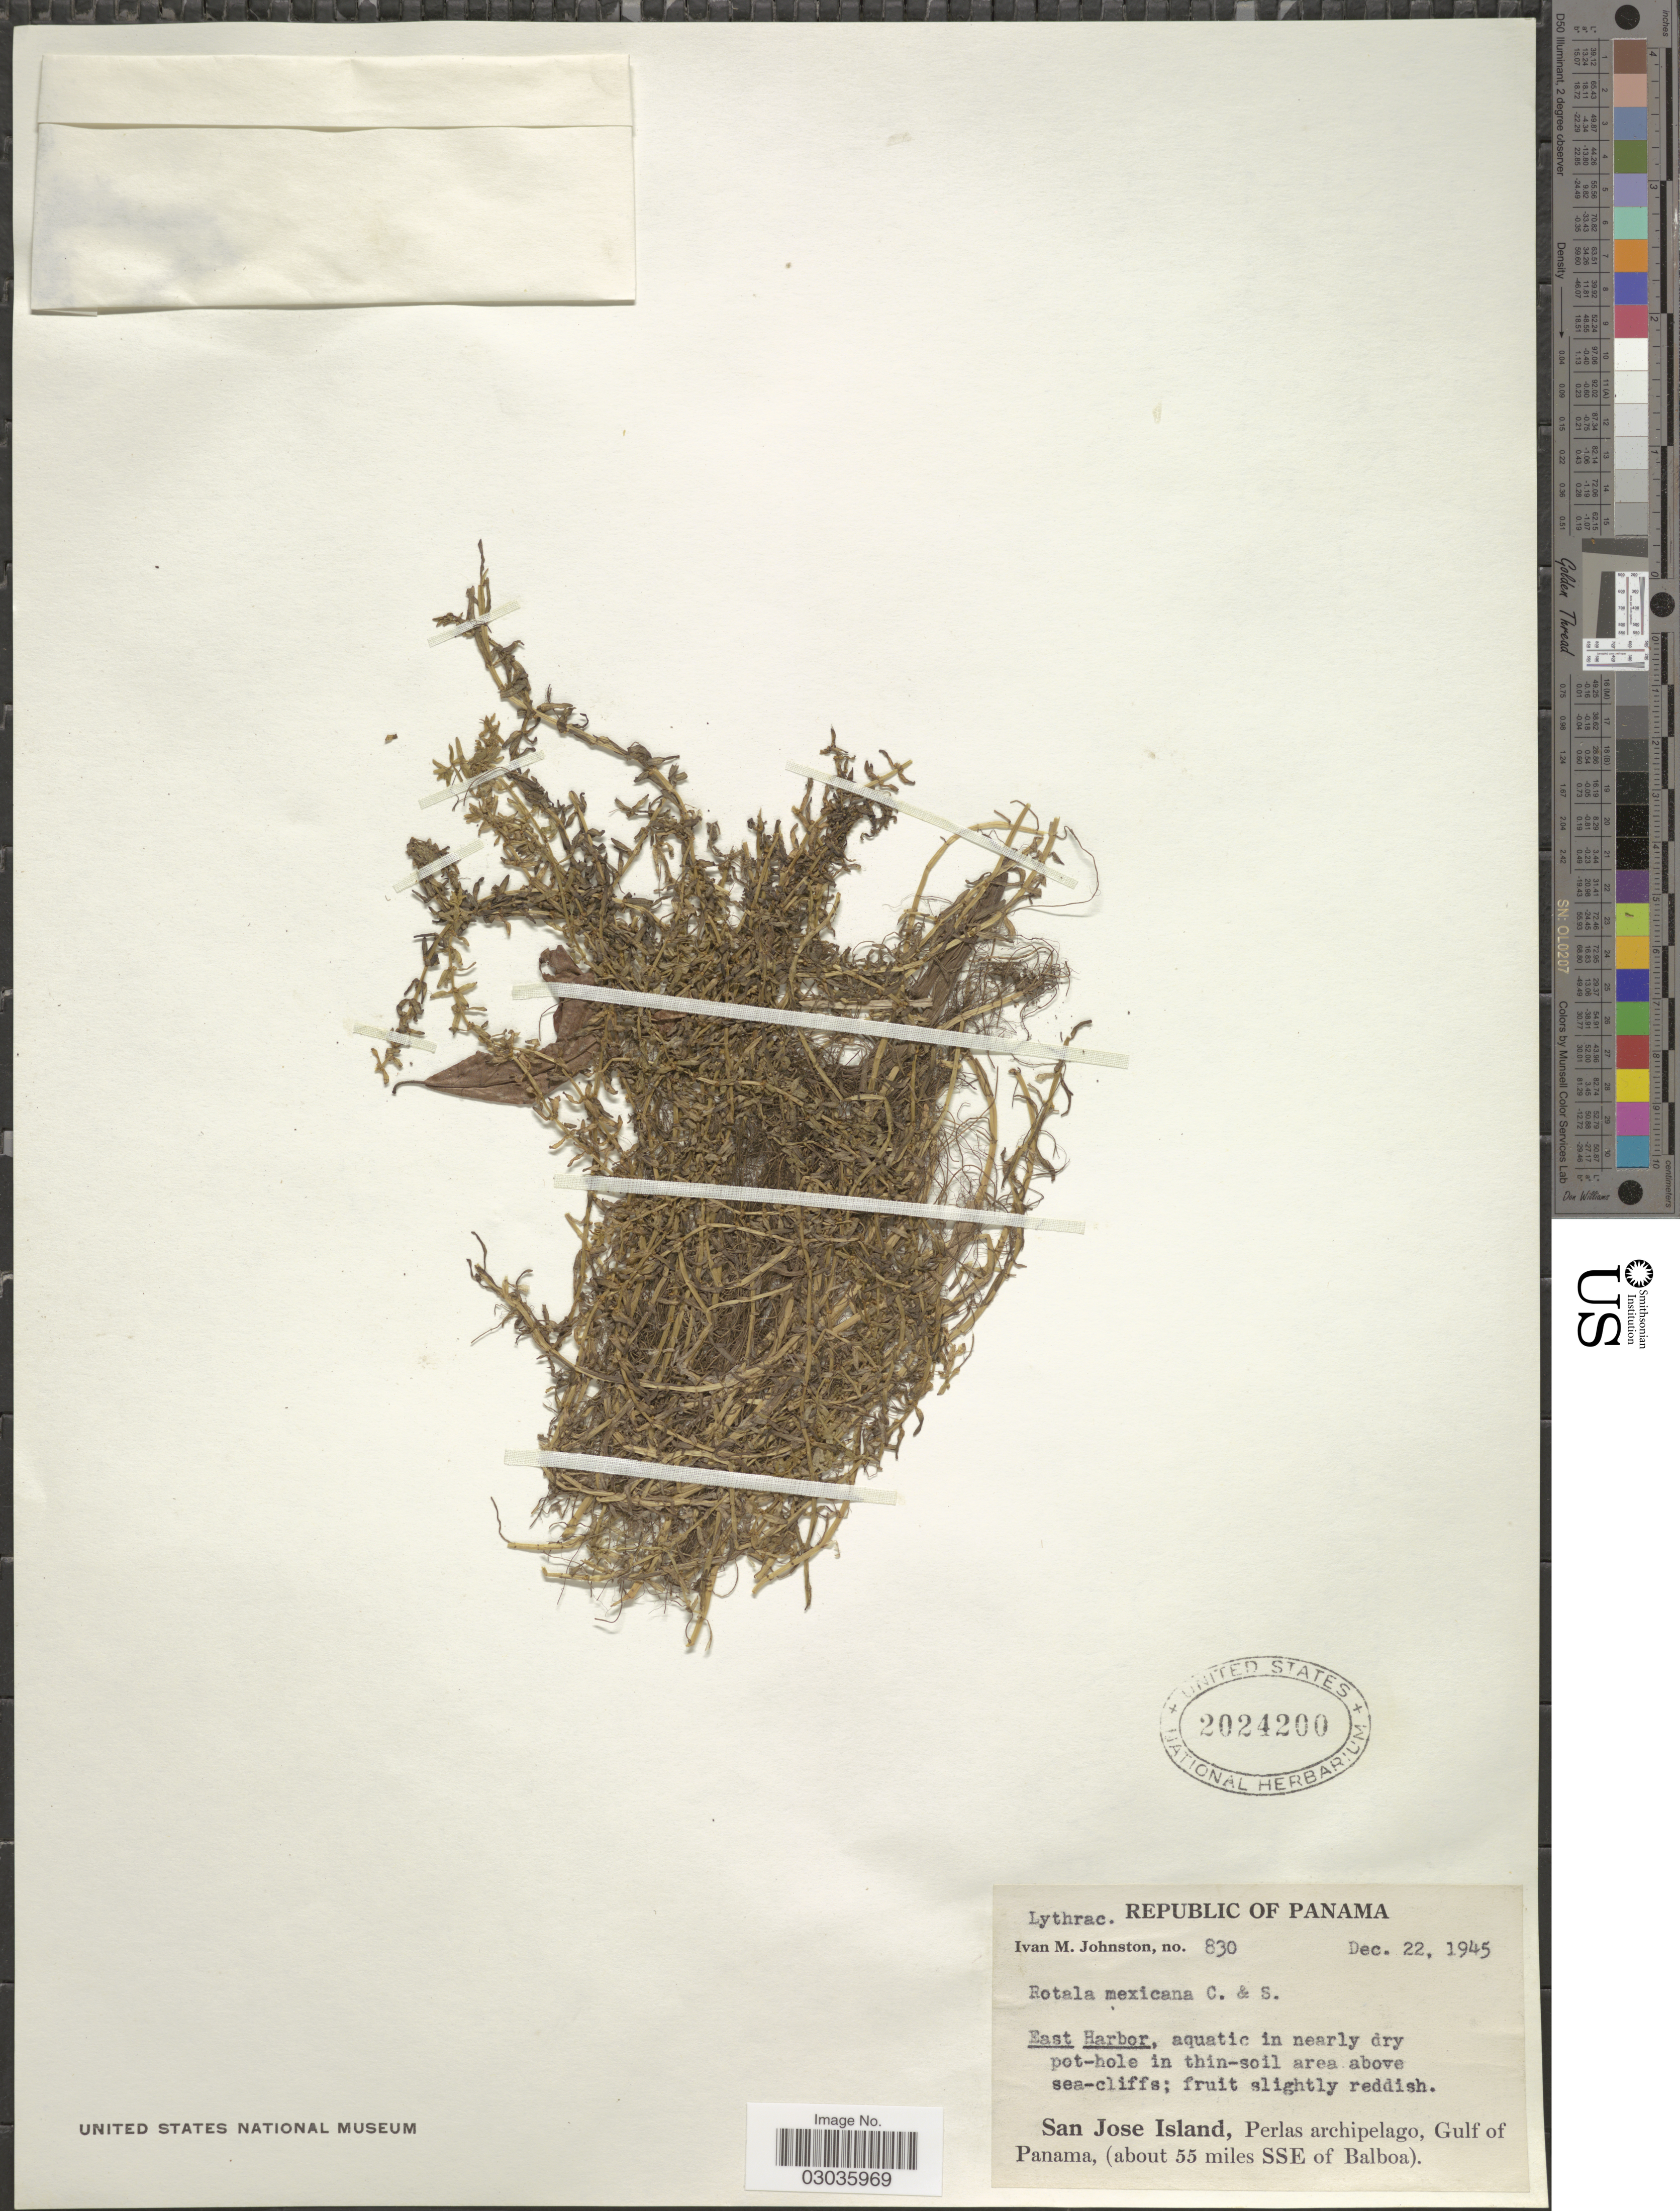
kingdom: Plantae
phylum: Tracheophyta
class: Magnoliopsida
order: Myrtales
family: Lythraceae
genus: Rotala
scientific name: Rotala mexicana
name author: Cham. & Schltdl.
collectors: I.M. Johnston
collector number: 830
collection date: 1945-12-22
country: Panama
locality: East Harbor, San Jose Island, Perlas archipelago, Gulf of Panama, (about 55 miles SSE of Balboa).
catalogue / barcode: US 2024200